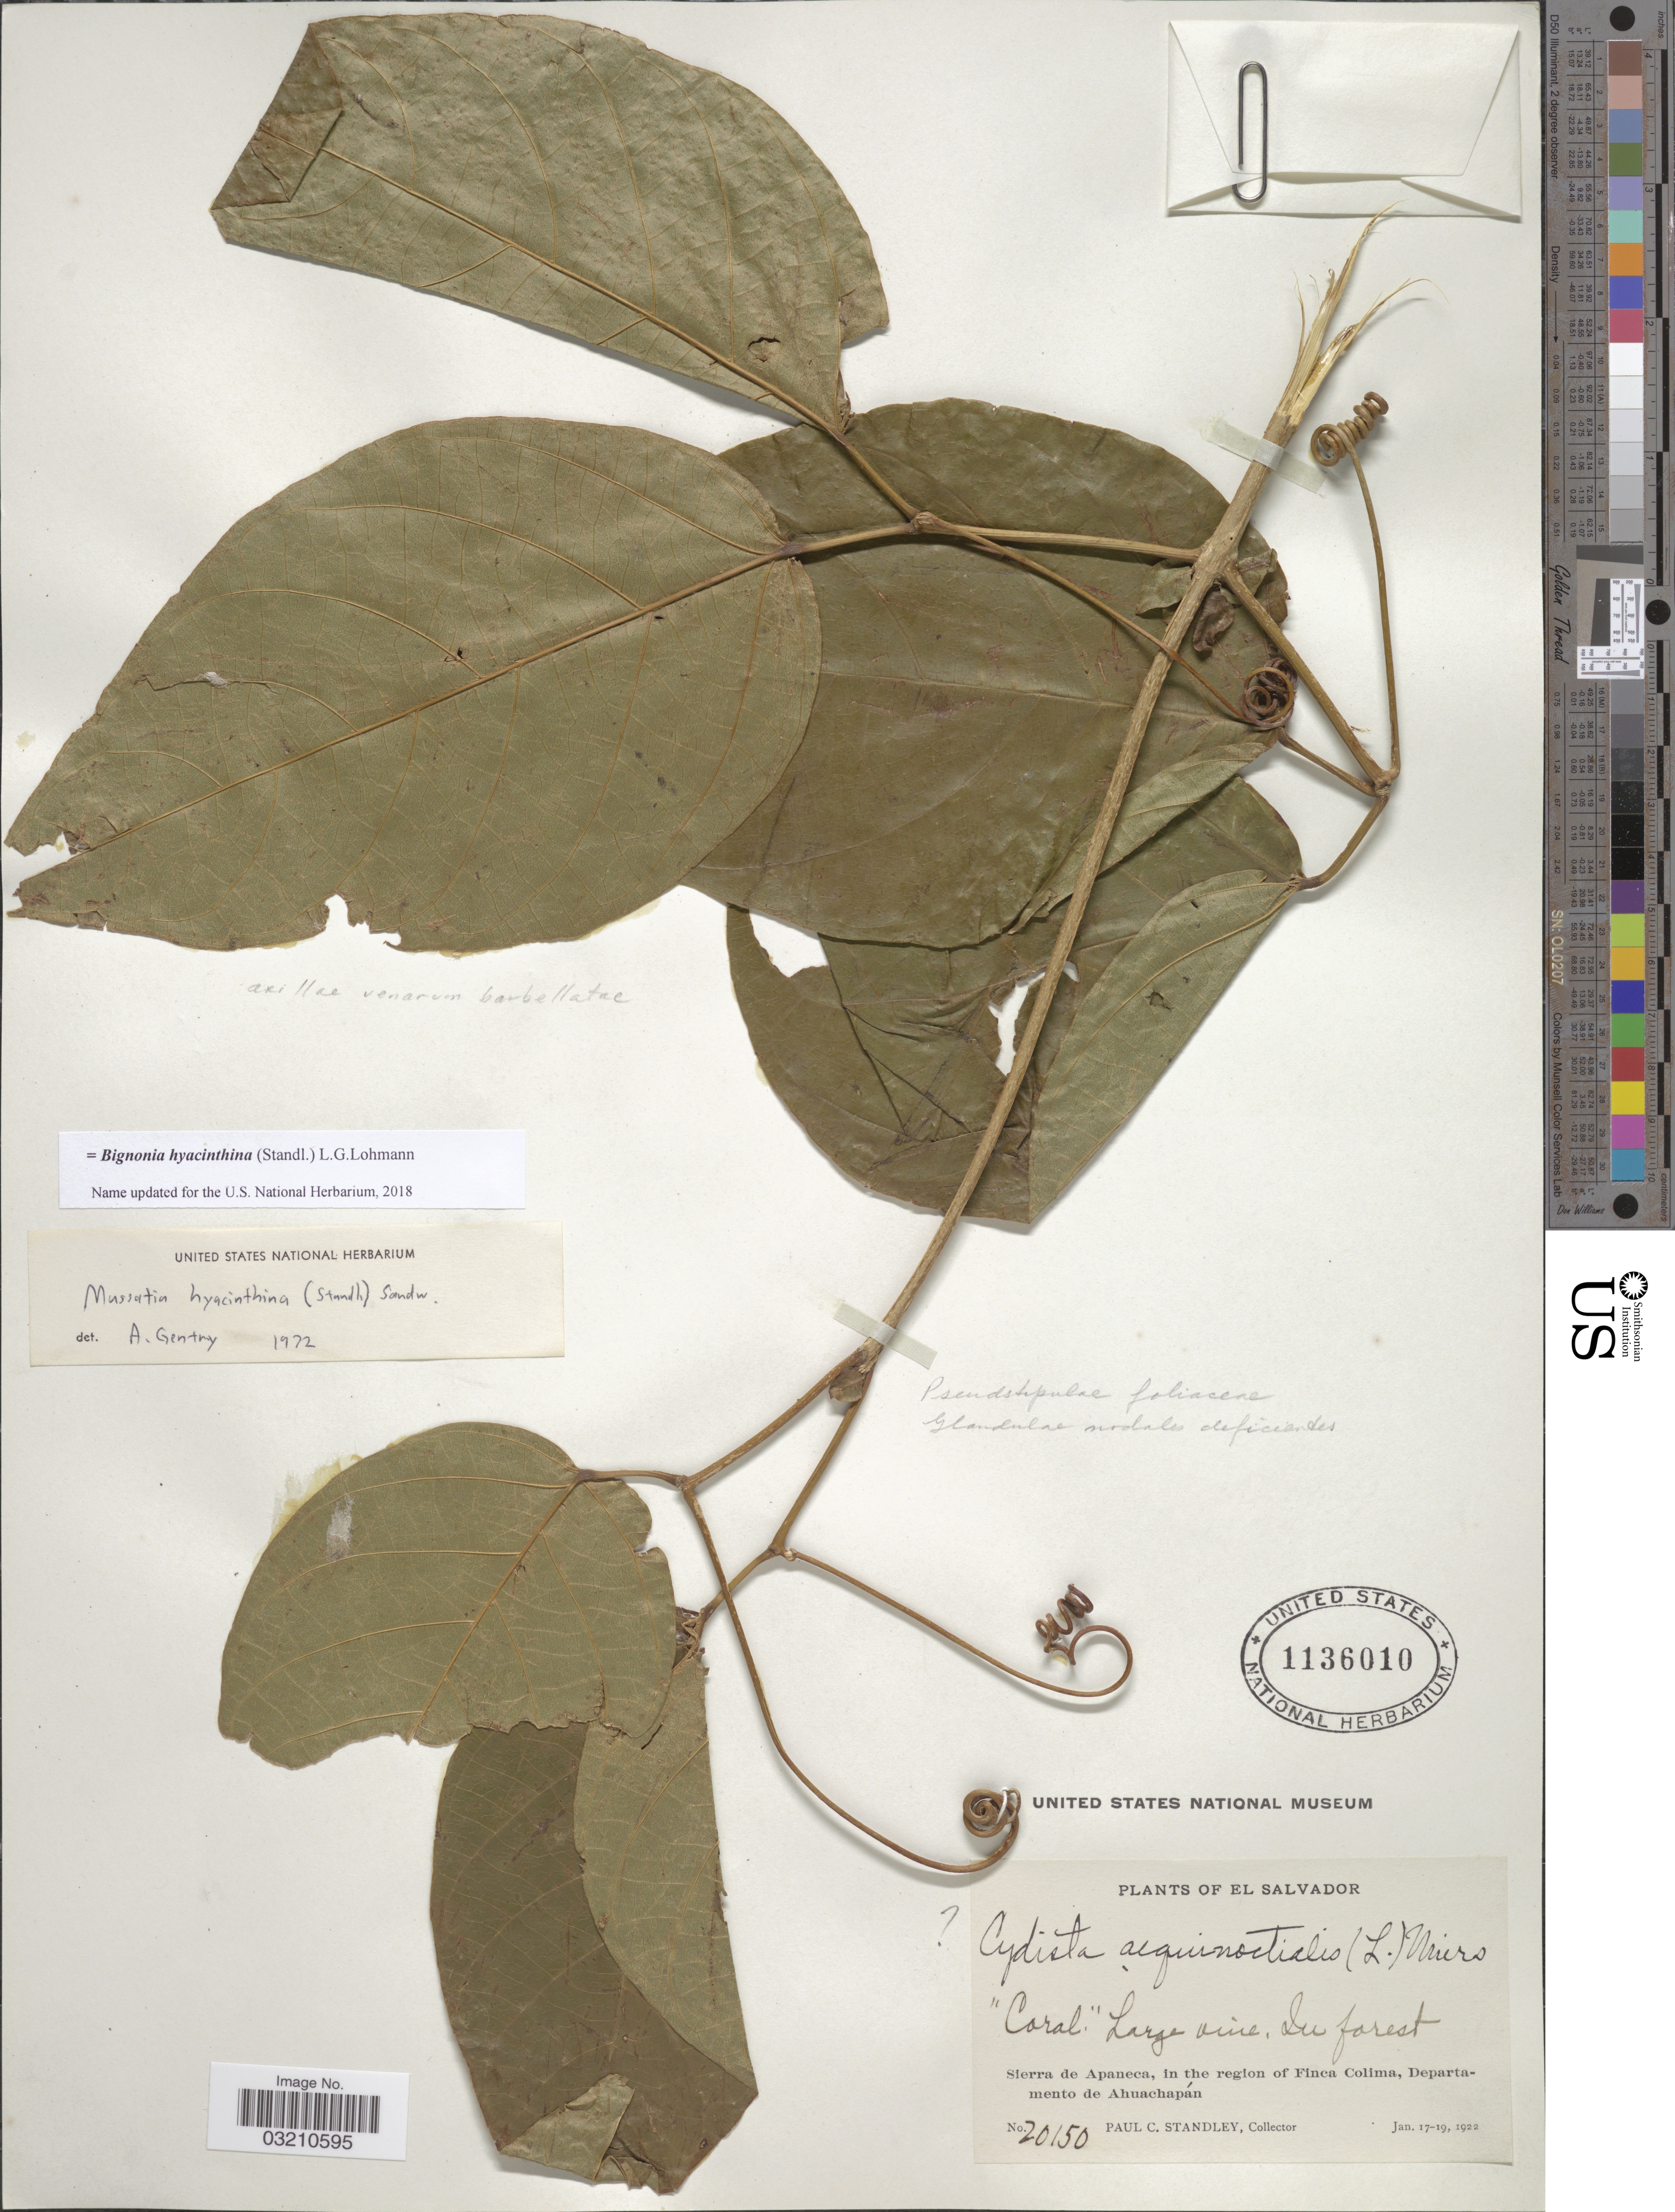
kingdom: Plantae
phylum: Tracheophyta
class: Magnoliopsida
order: Lamiales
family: Bignoniaceae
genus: Bignonia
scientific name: Bignonia hyacinthina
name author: (Standl.) L.G. Lohmann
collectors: P. C. Standley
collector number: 20150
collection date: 1922-01-17/1922-01-19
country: El Salvador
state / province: Ahuachapan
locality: Sierra de Apaneca, in the region of Finca Colima, Departamento de Ahuachapán.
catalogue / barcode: US 1136010